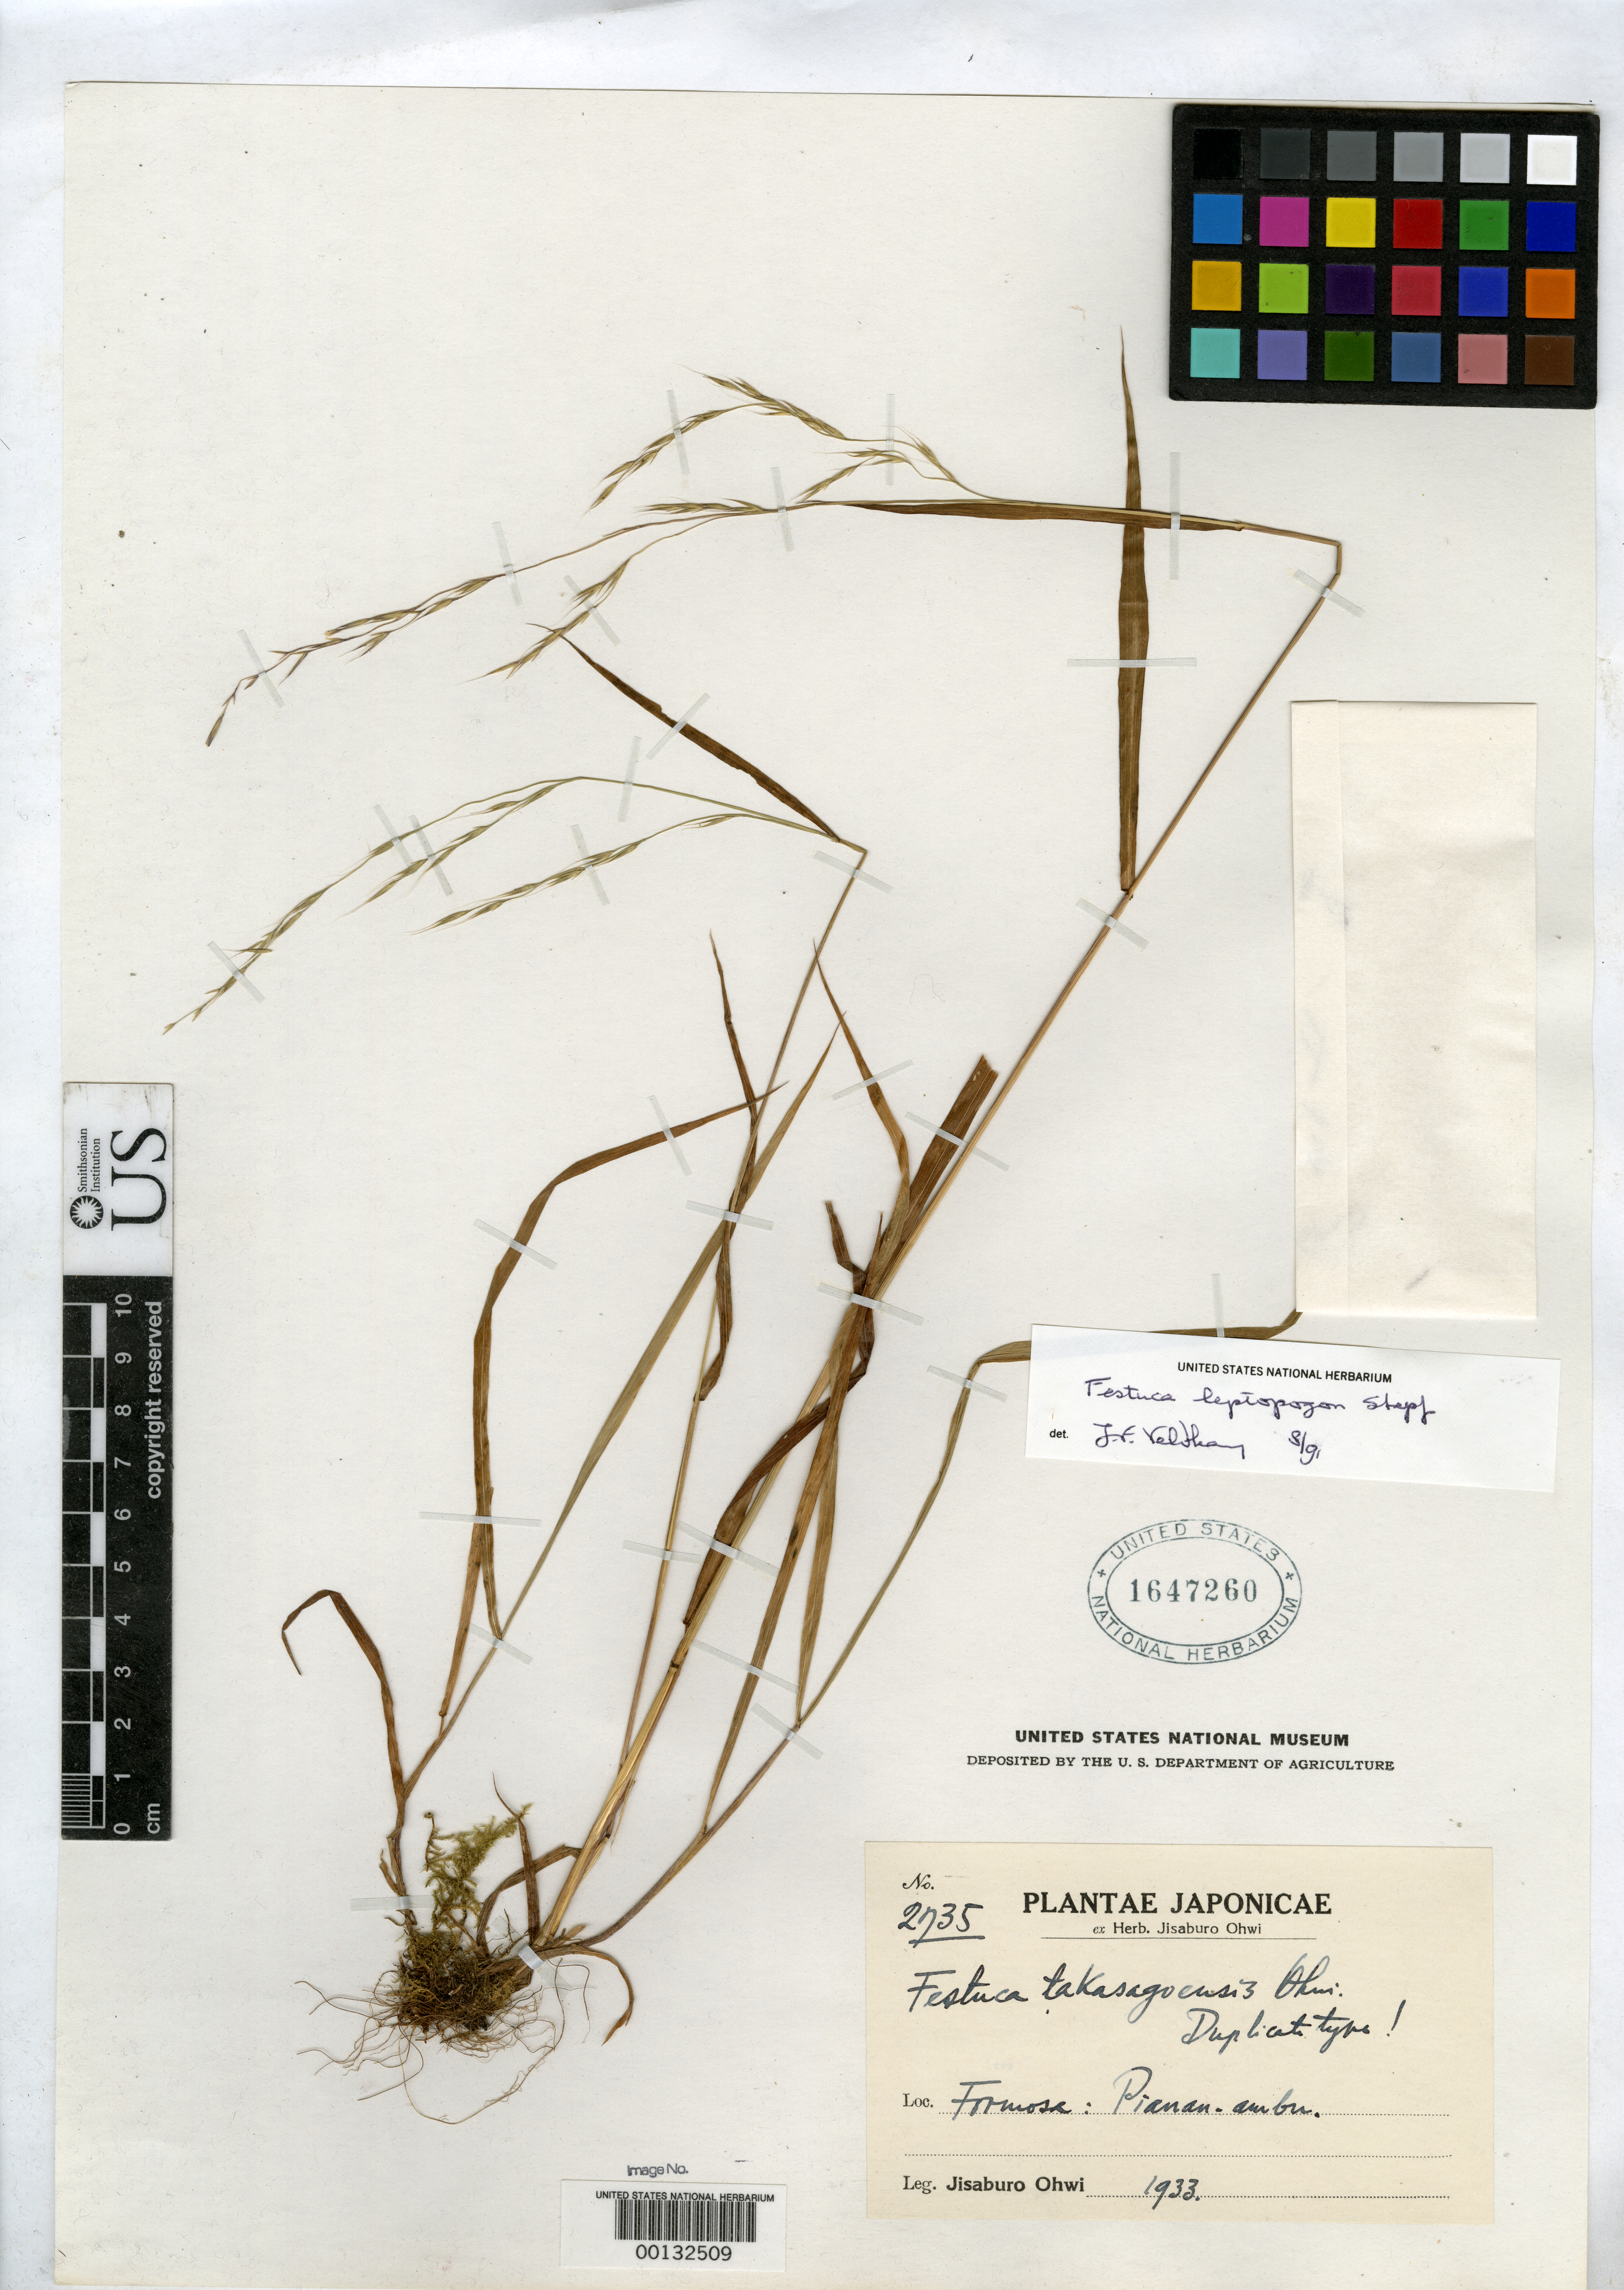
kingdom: Plantae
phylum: Tracheophyta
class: Liliopsida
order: Poales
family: Poaceae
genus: Festuca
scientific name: Festuca takasagoensis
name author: Ohwi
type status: Isotype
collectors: J. Ohwi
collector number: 2735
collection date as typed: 1933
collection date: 1933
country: Taiwan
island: Taiwan [Formosa]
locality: Pianan-ambu.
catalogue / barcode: US 1647260